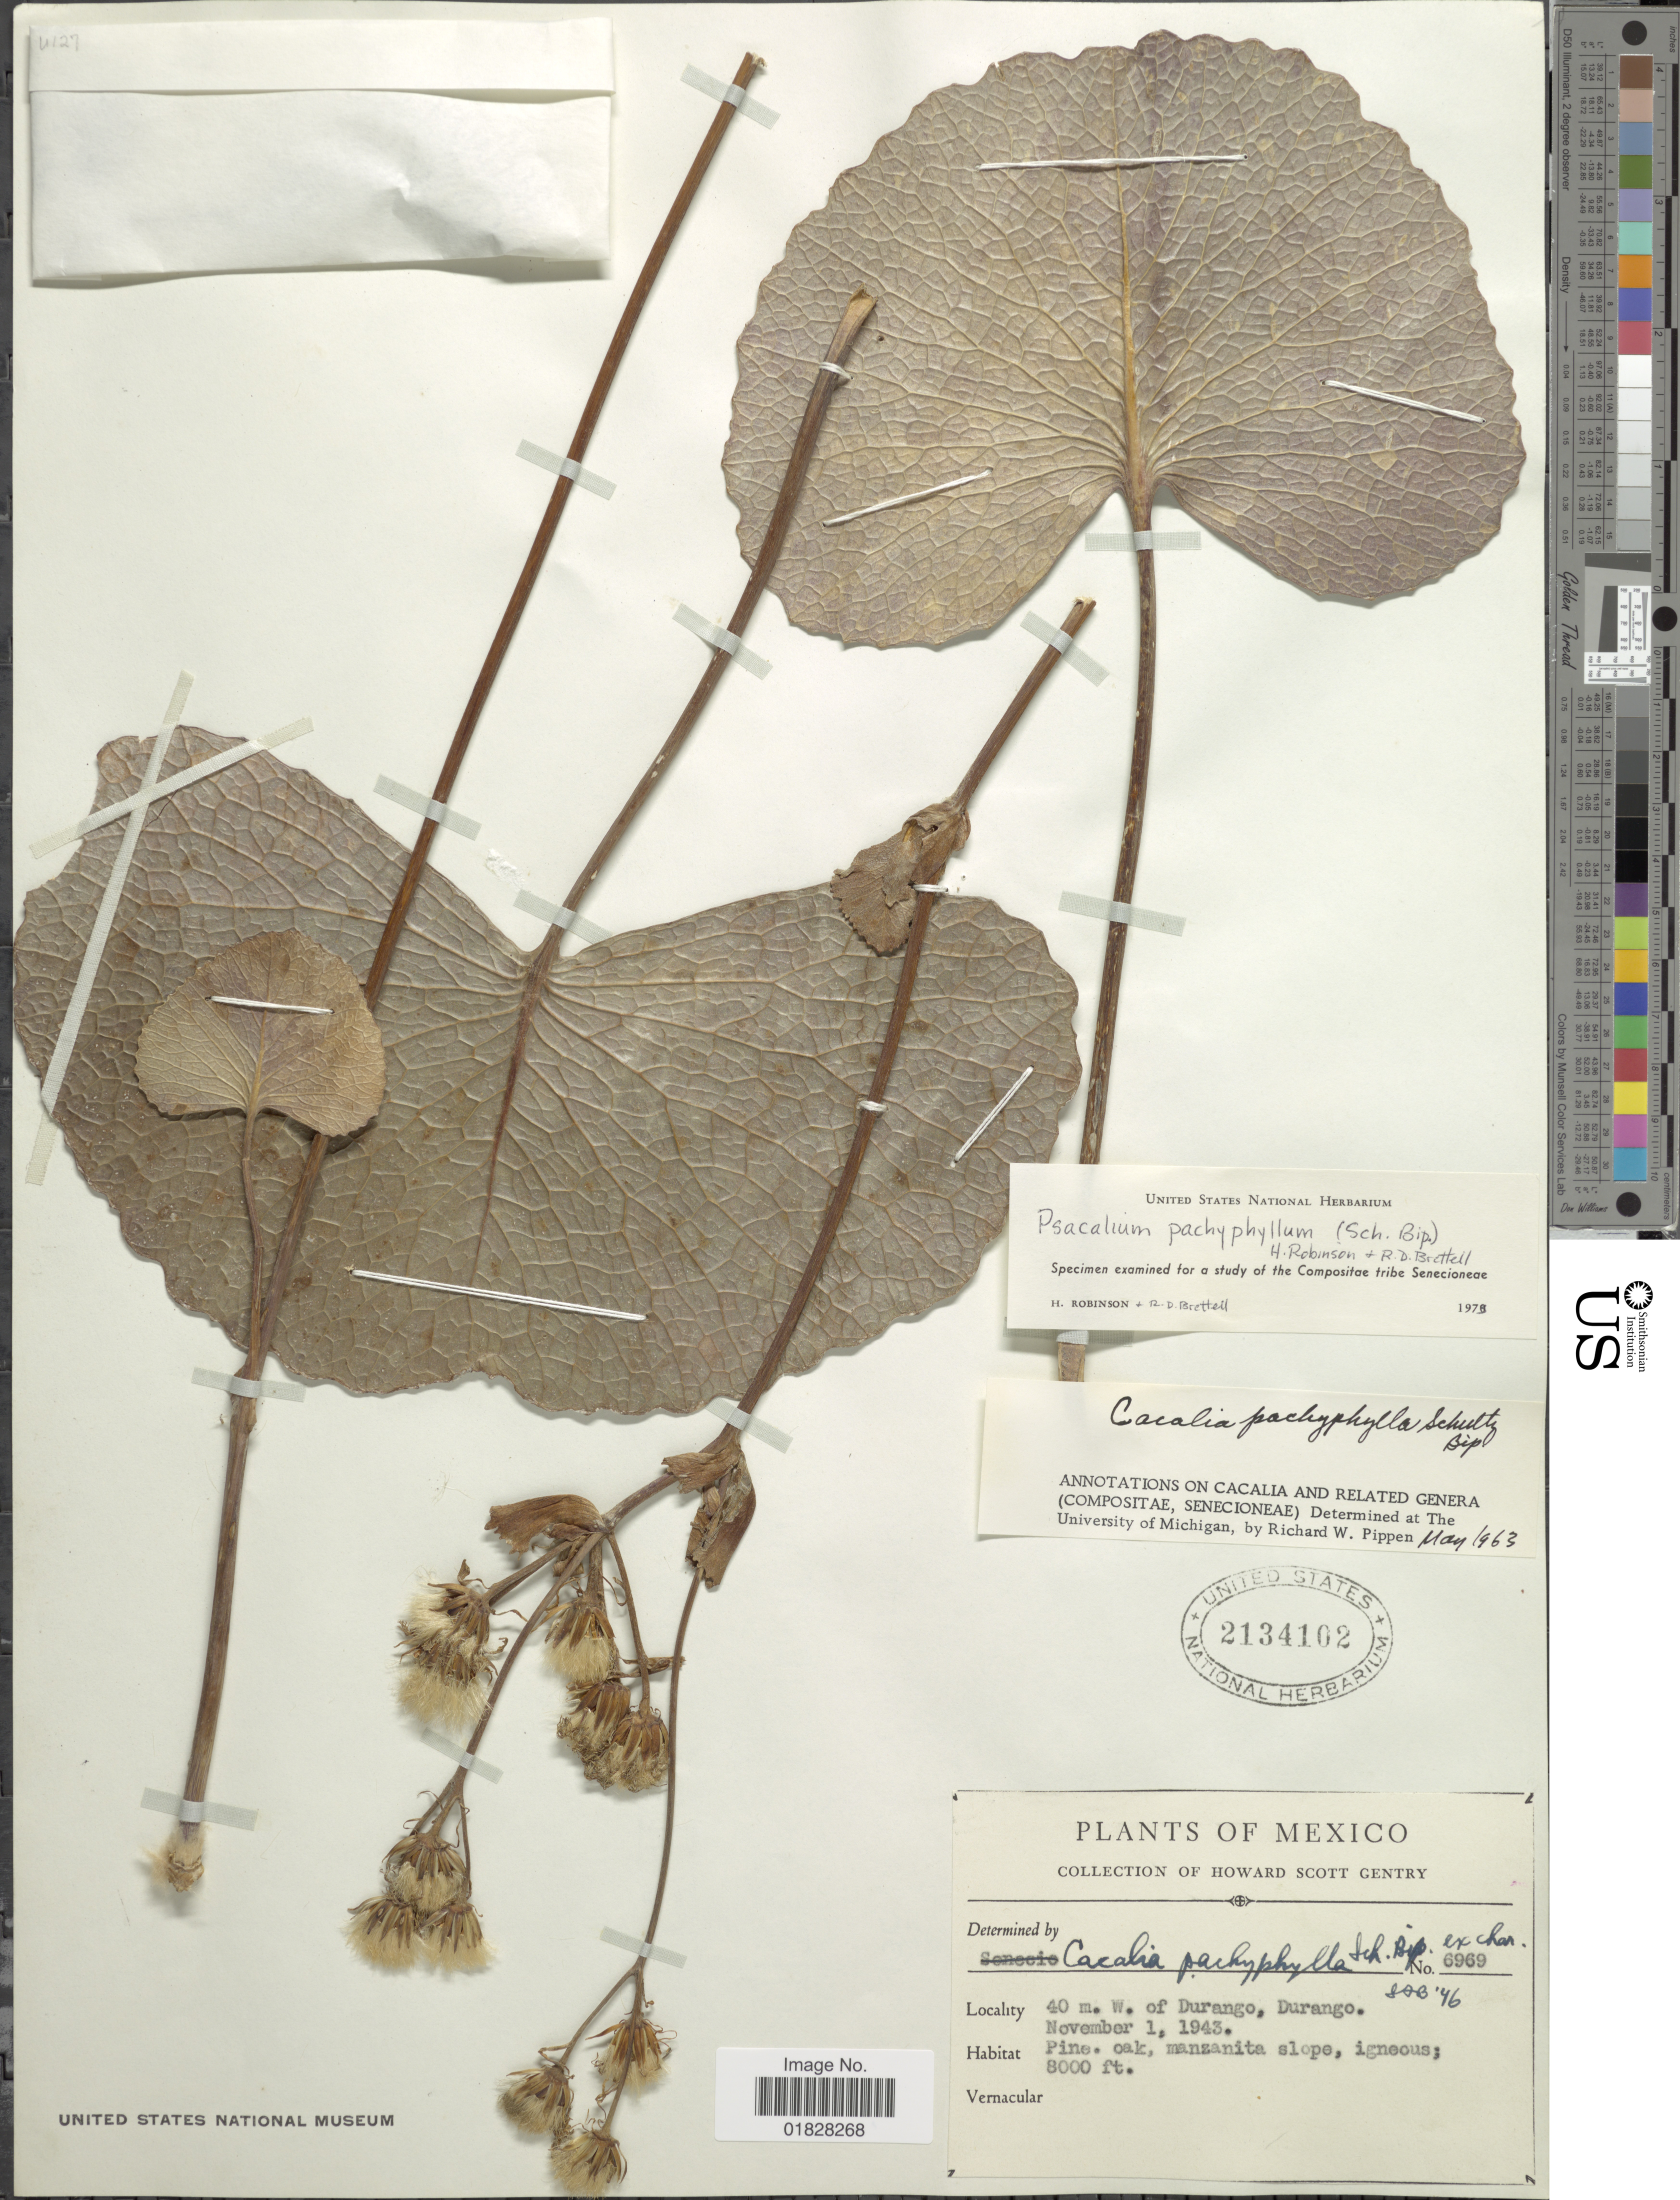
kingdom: Plantae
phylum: Tracheophyta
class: Magnoliopsida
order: Asterales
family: Asteraceae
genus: Psacalium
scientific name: Psacalium pachyphyllum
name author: (Sch. Bip.) H. Rob. & Brettell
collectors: H. S. Gentry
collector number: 6969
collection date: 1943-11-01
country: Mexico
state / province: Durango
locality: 40 m. W. of Durango, Durango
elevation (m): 2438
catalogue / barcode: US 2134102